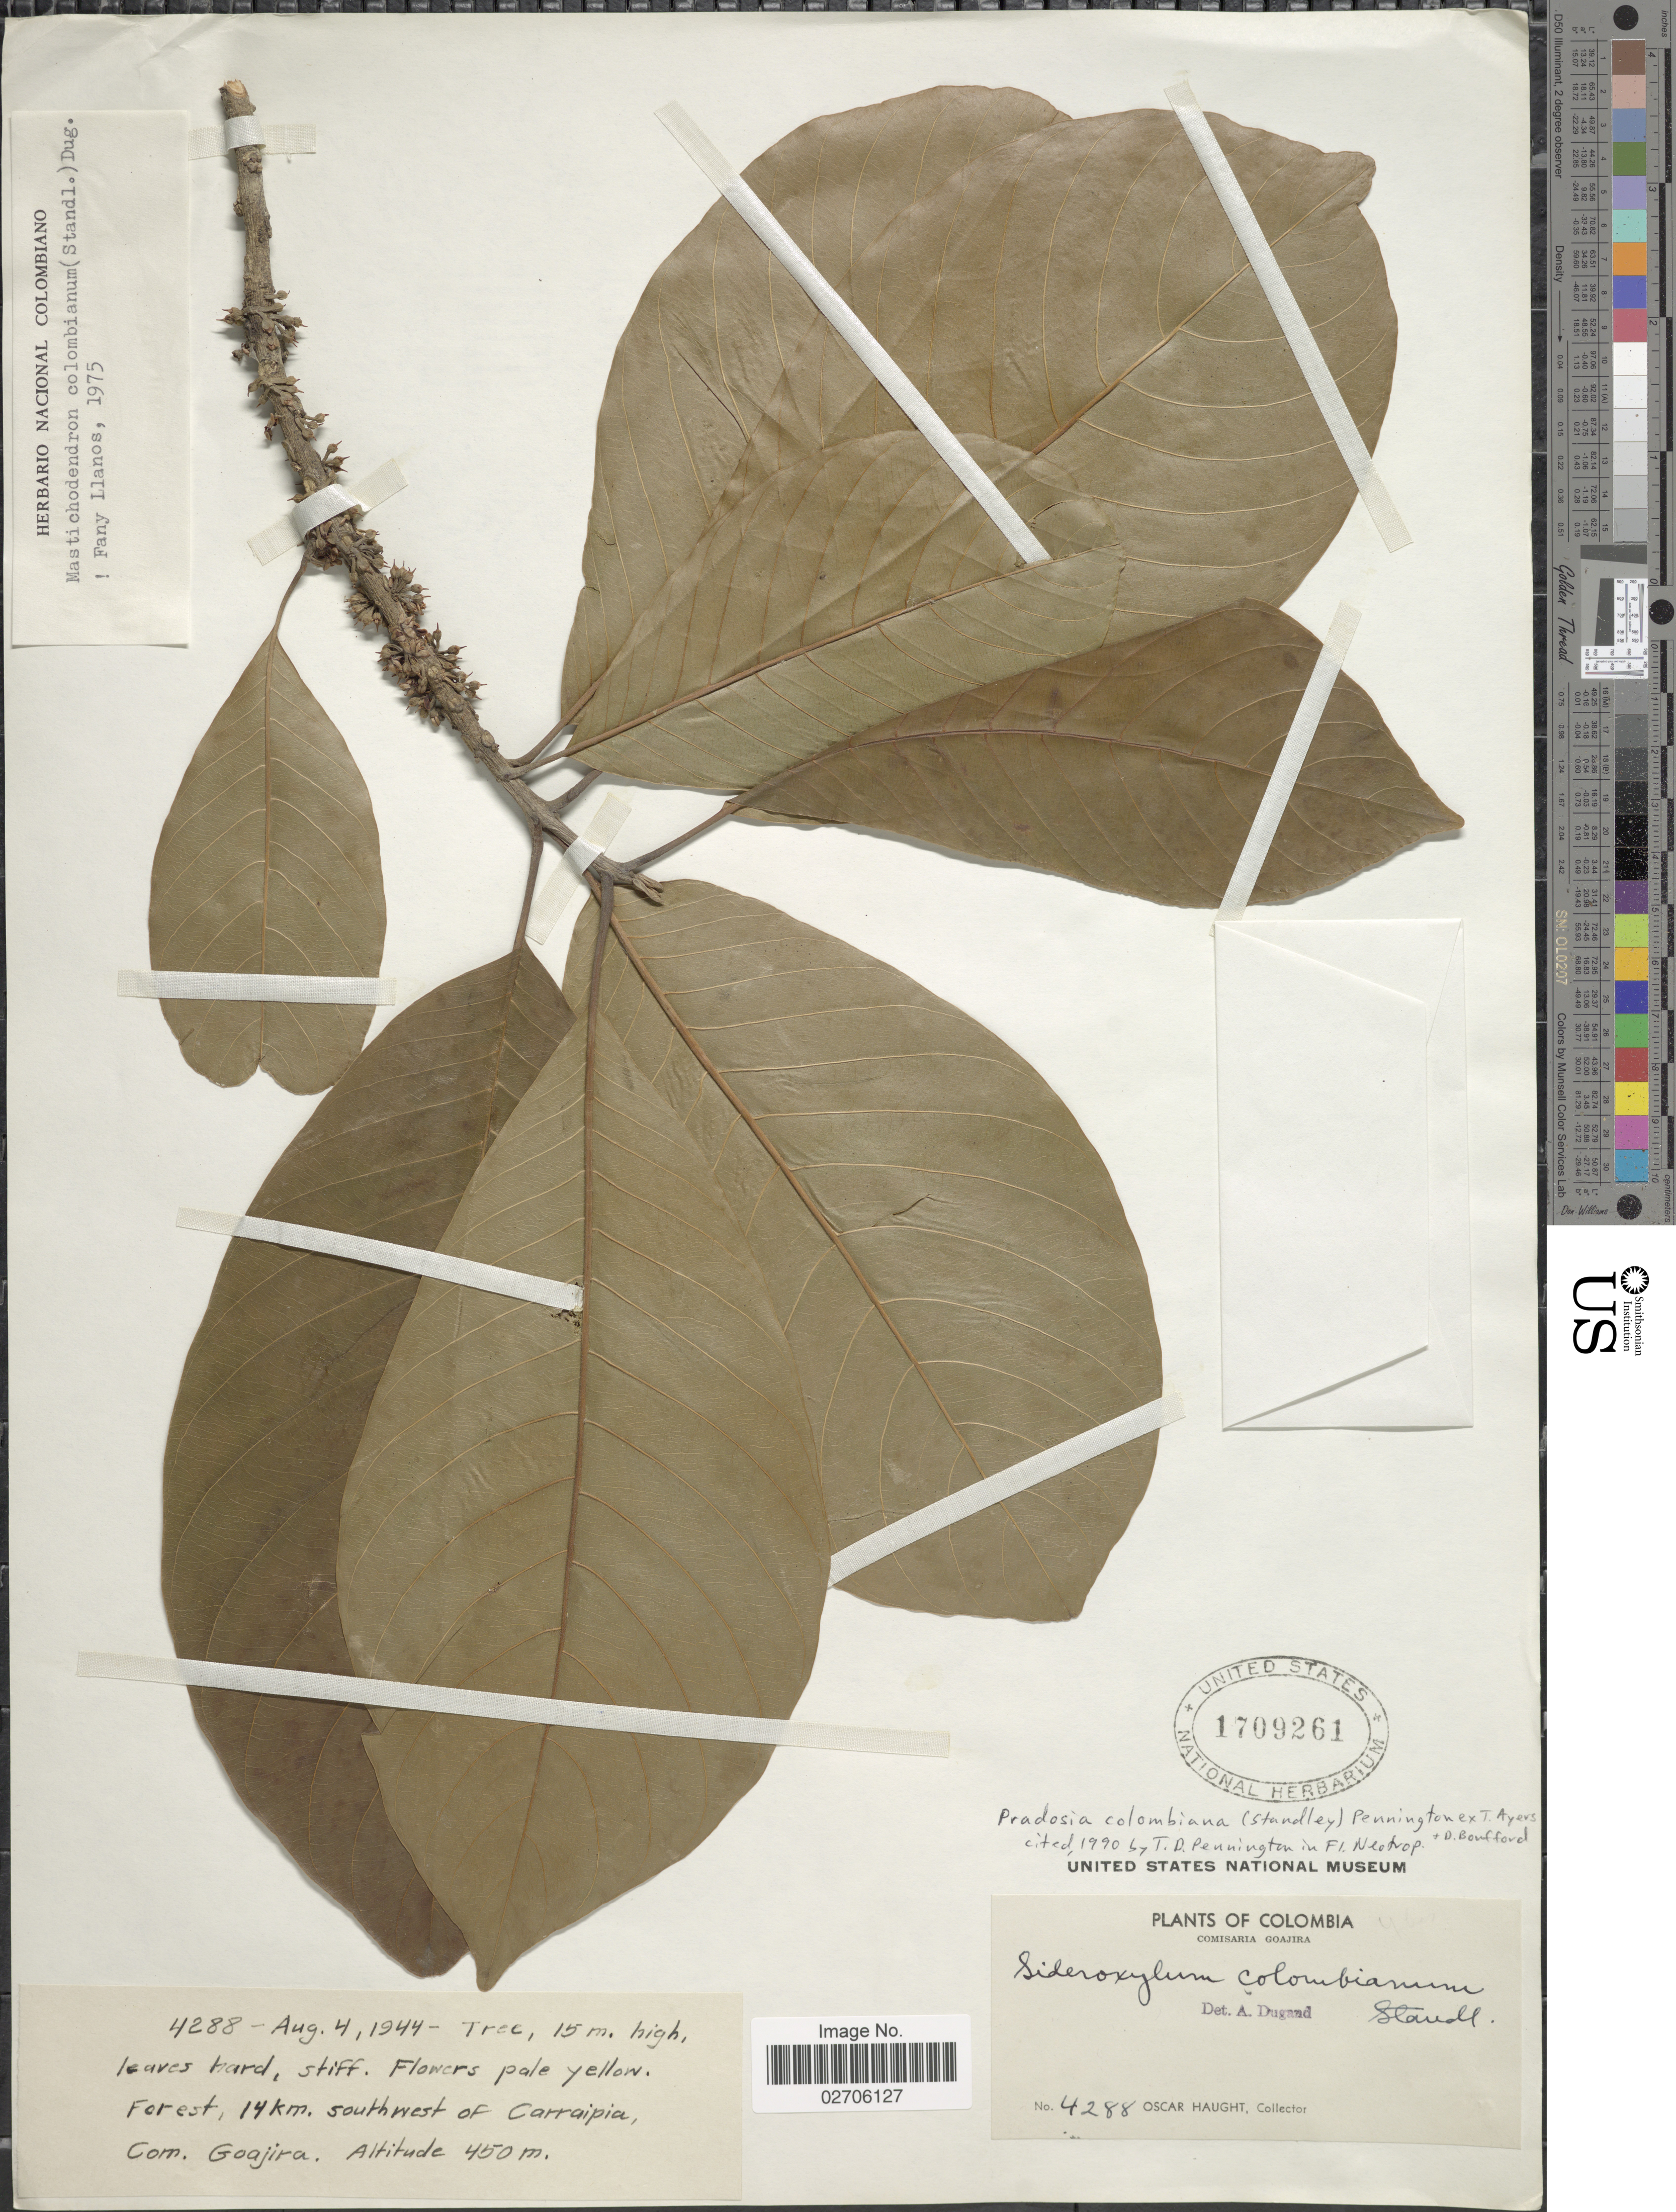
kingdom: Plantae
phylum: Tracheophyta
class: Magnoliopsida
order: Ericales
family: Sapotaceae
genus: Pradosia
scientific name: Pradosia colombiana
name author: (Standl.) T.D. Penn. ex T.J. Ayers & Boufford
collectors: O. Haught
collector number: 4288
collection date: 1944-08-04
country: Colombia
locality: Forest, 14km. southwest of Carraipia, Comisaria Goajira.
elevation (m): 450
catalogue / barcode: US 1709261